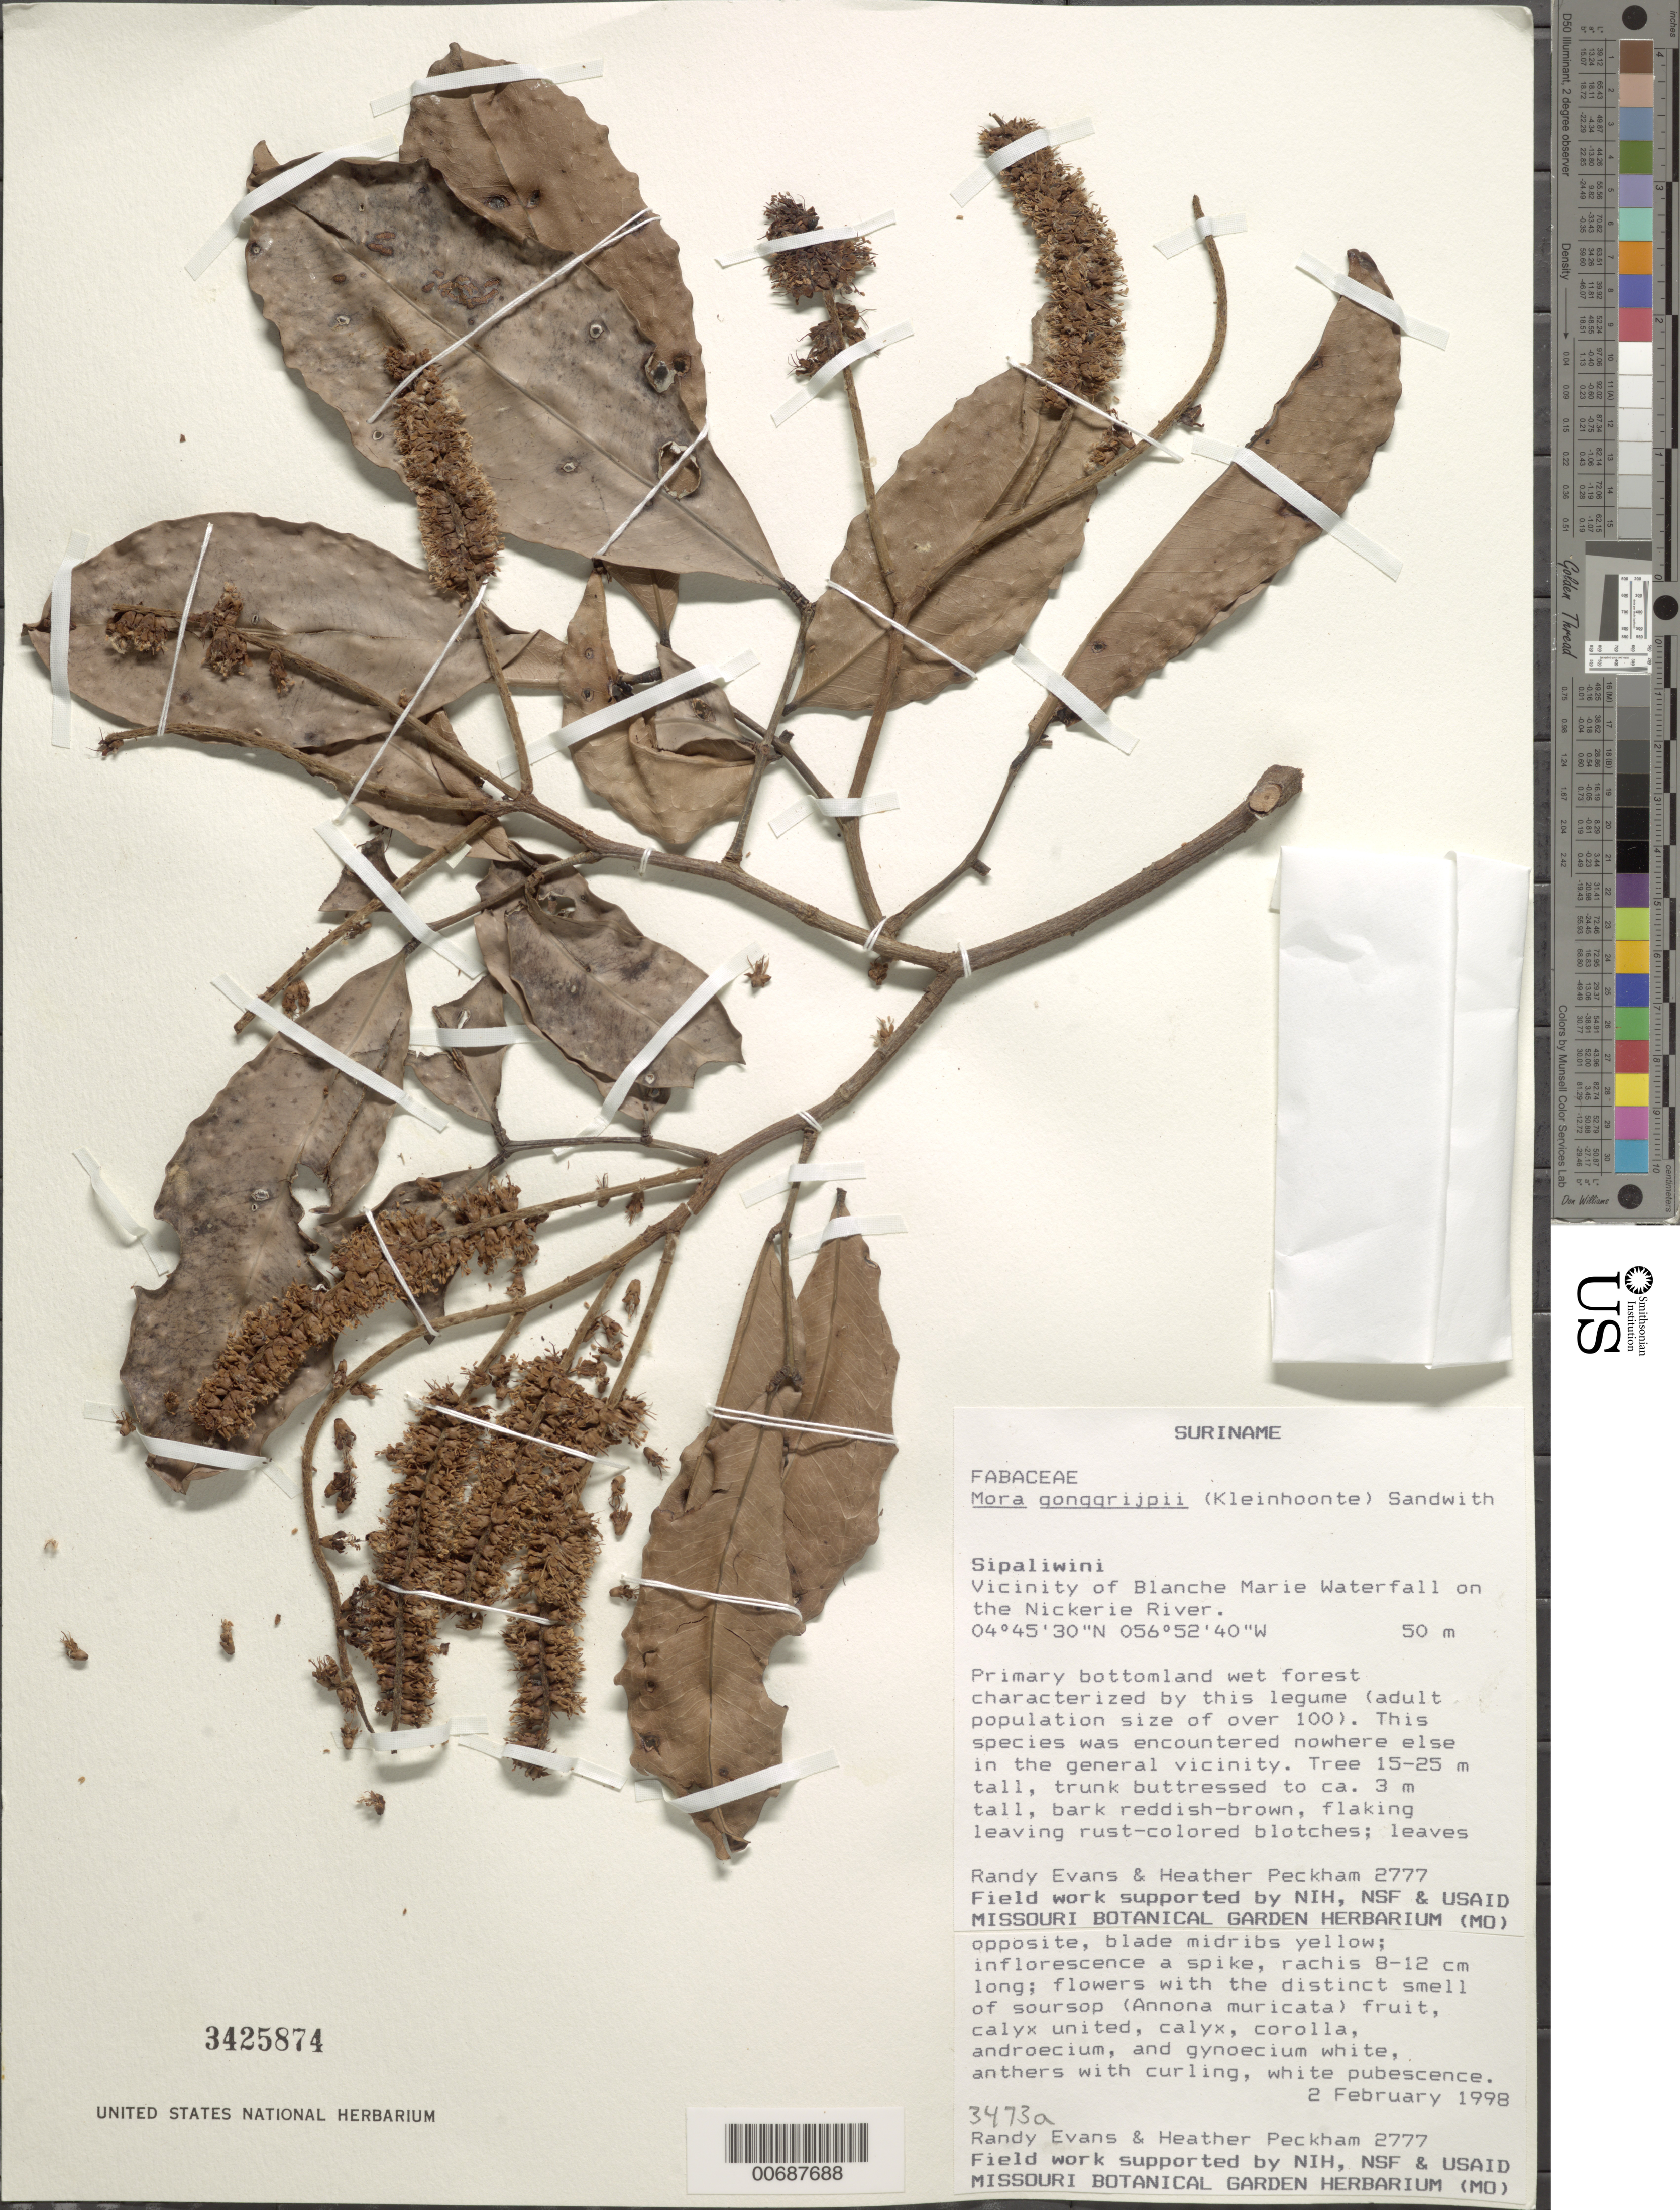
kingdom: Plantae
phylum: Tracheophyta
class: Magnoliopsida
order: Fabales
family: Fabaceae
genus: Mora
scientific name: Mora gonggrijpii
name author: (Kleinhoonte) Sandwith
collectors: R. Evans & H. Peckham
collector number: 2777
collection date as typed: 2-Feb-98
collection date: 1998-02-02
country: Suriname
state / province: Sipaliwini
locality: Blanche Marie Waterfall, vic., on Nickerie R.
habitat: Primary bottomland wet forest characterized by this legume (adult population size of over 100)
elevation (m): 50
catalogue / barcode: US 3425874